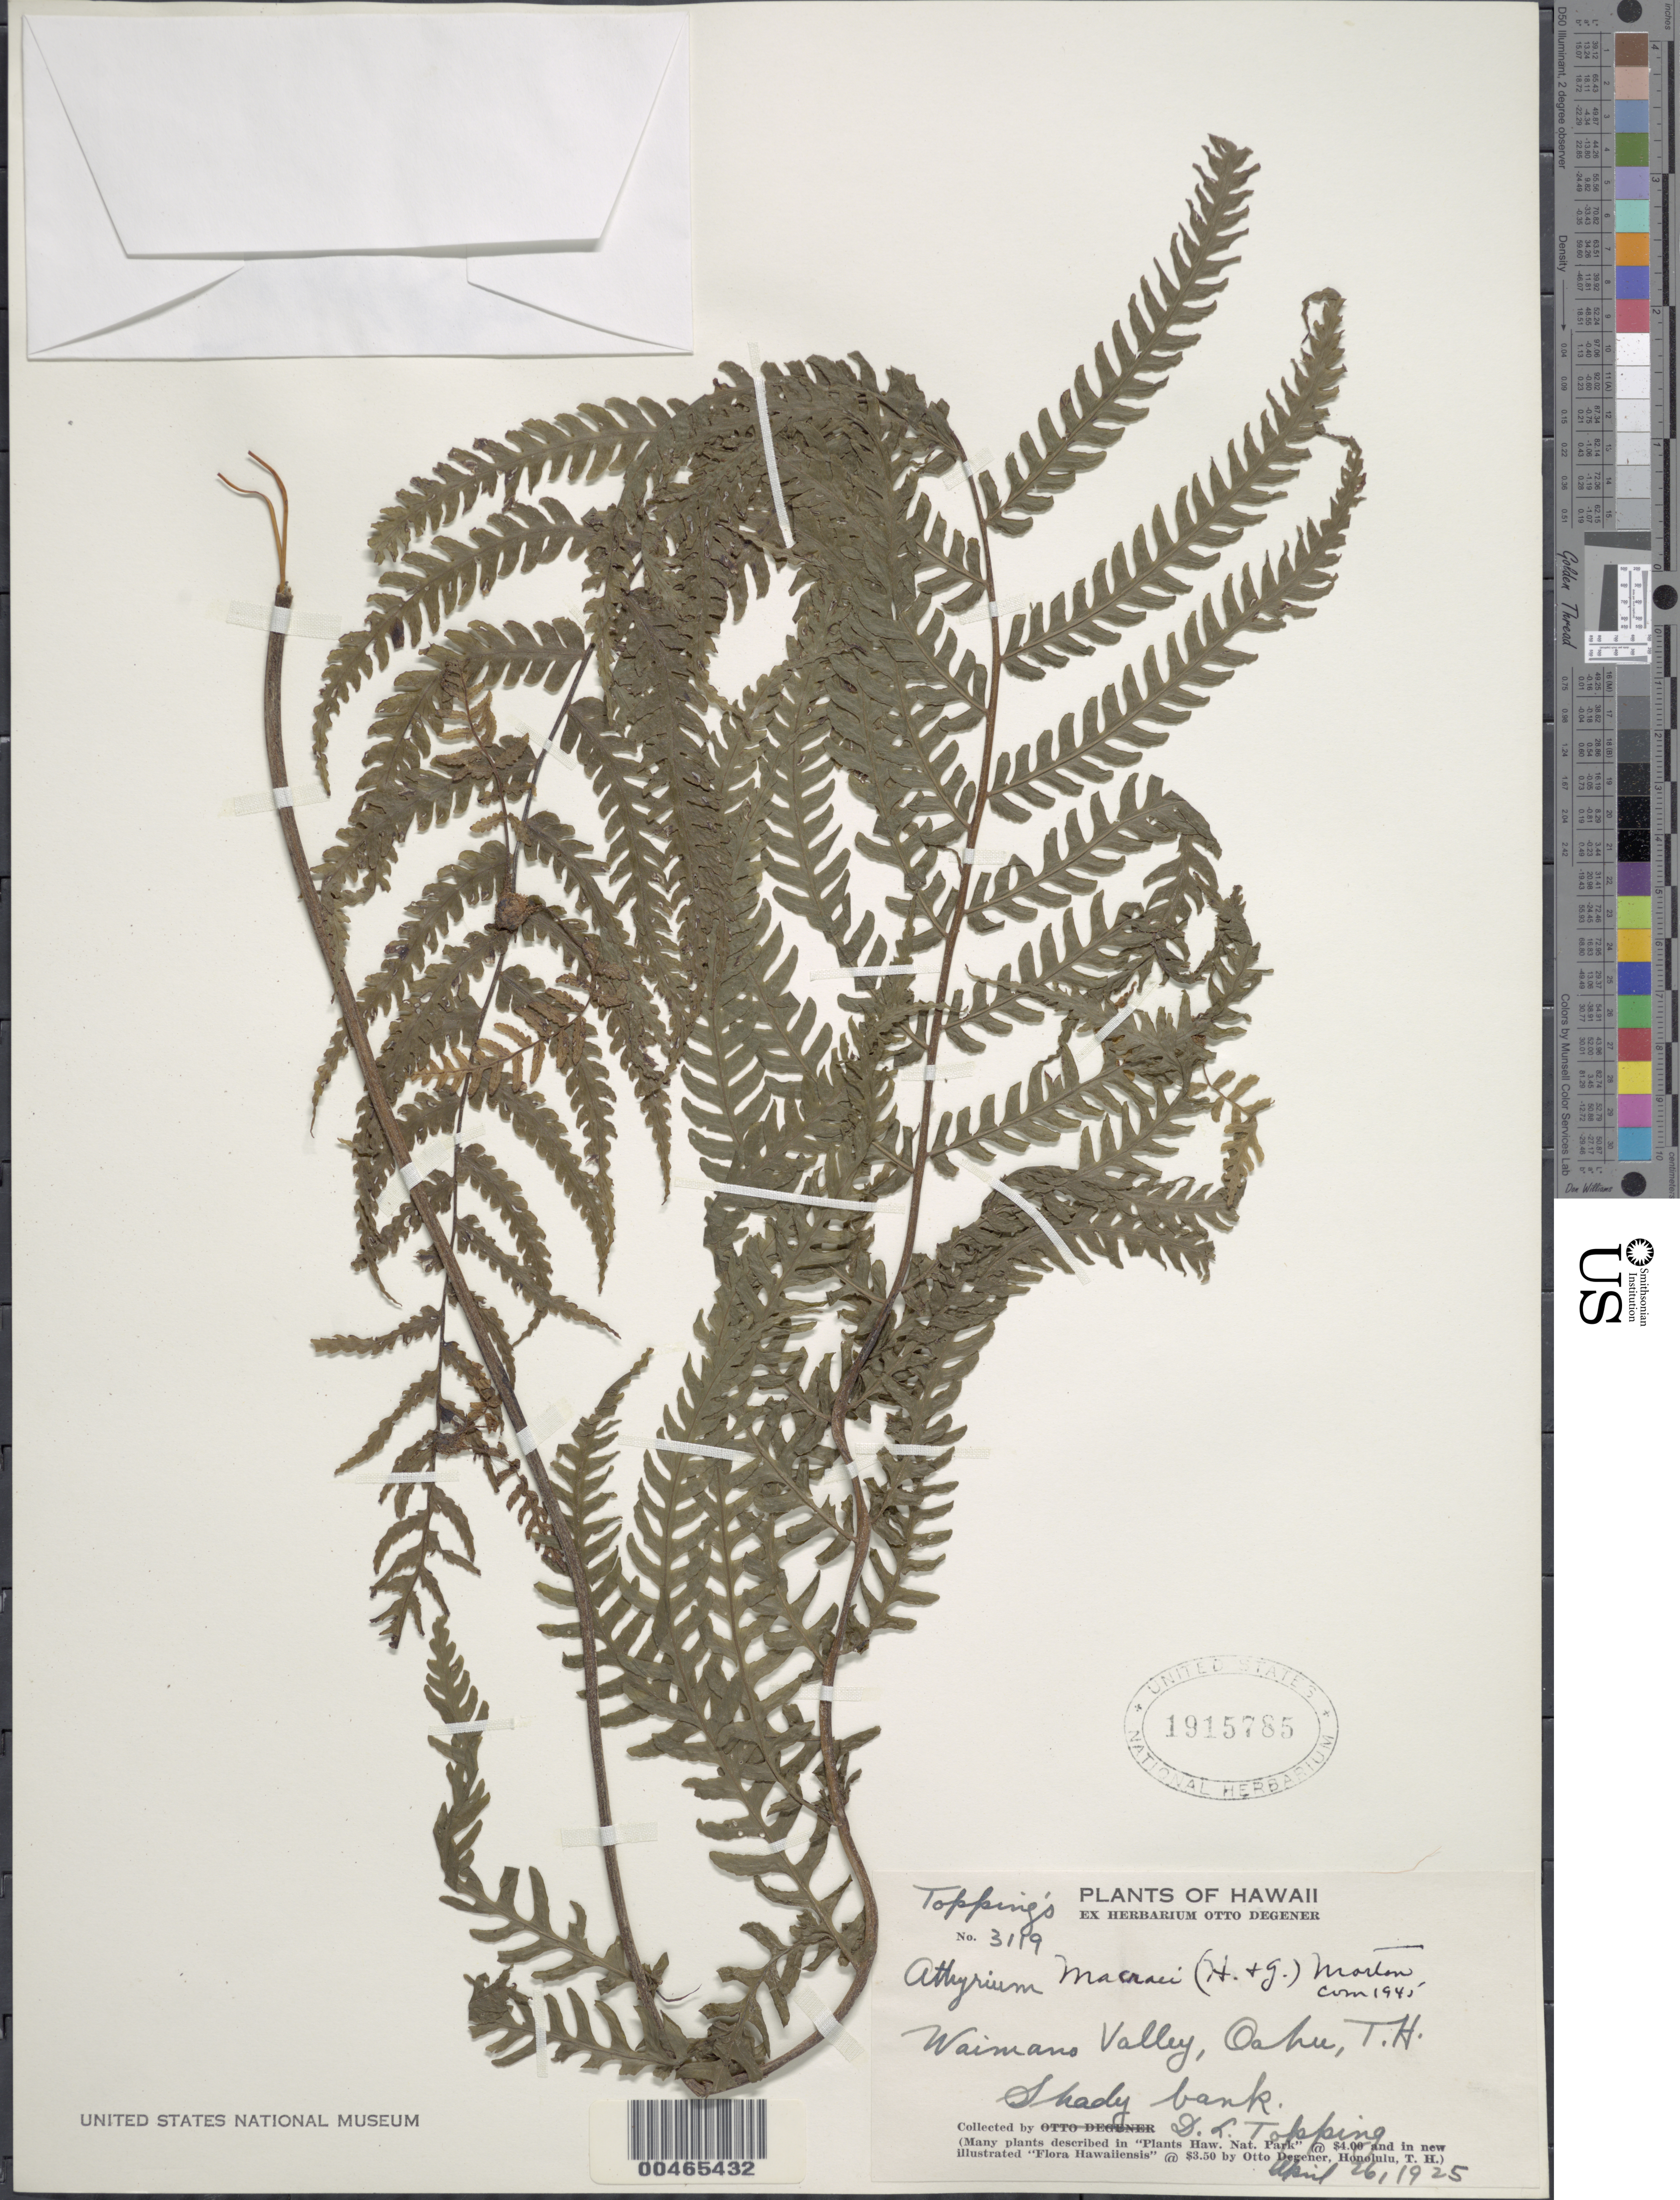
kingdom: Plantae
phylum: Tracheophyta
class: Polypodiopsida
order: Polypodiales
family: Athyriaceae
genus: Deparia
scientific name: Deparia prolifera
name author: (Kaulf.) Hook. & Grev.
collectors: D. L. Topping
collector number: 3119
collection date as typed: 26 Apr 1925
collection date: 1925-04-26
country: United States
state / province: Hawaii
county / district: Honolulu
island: Oahu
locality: Waimano Valley, Oahu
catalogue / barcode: US 1915785